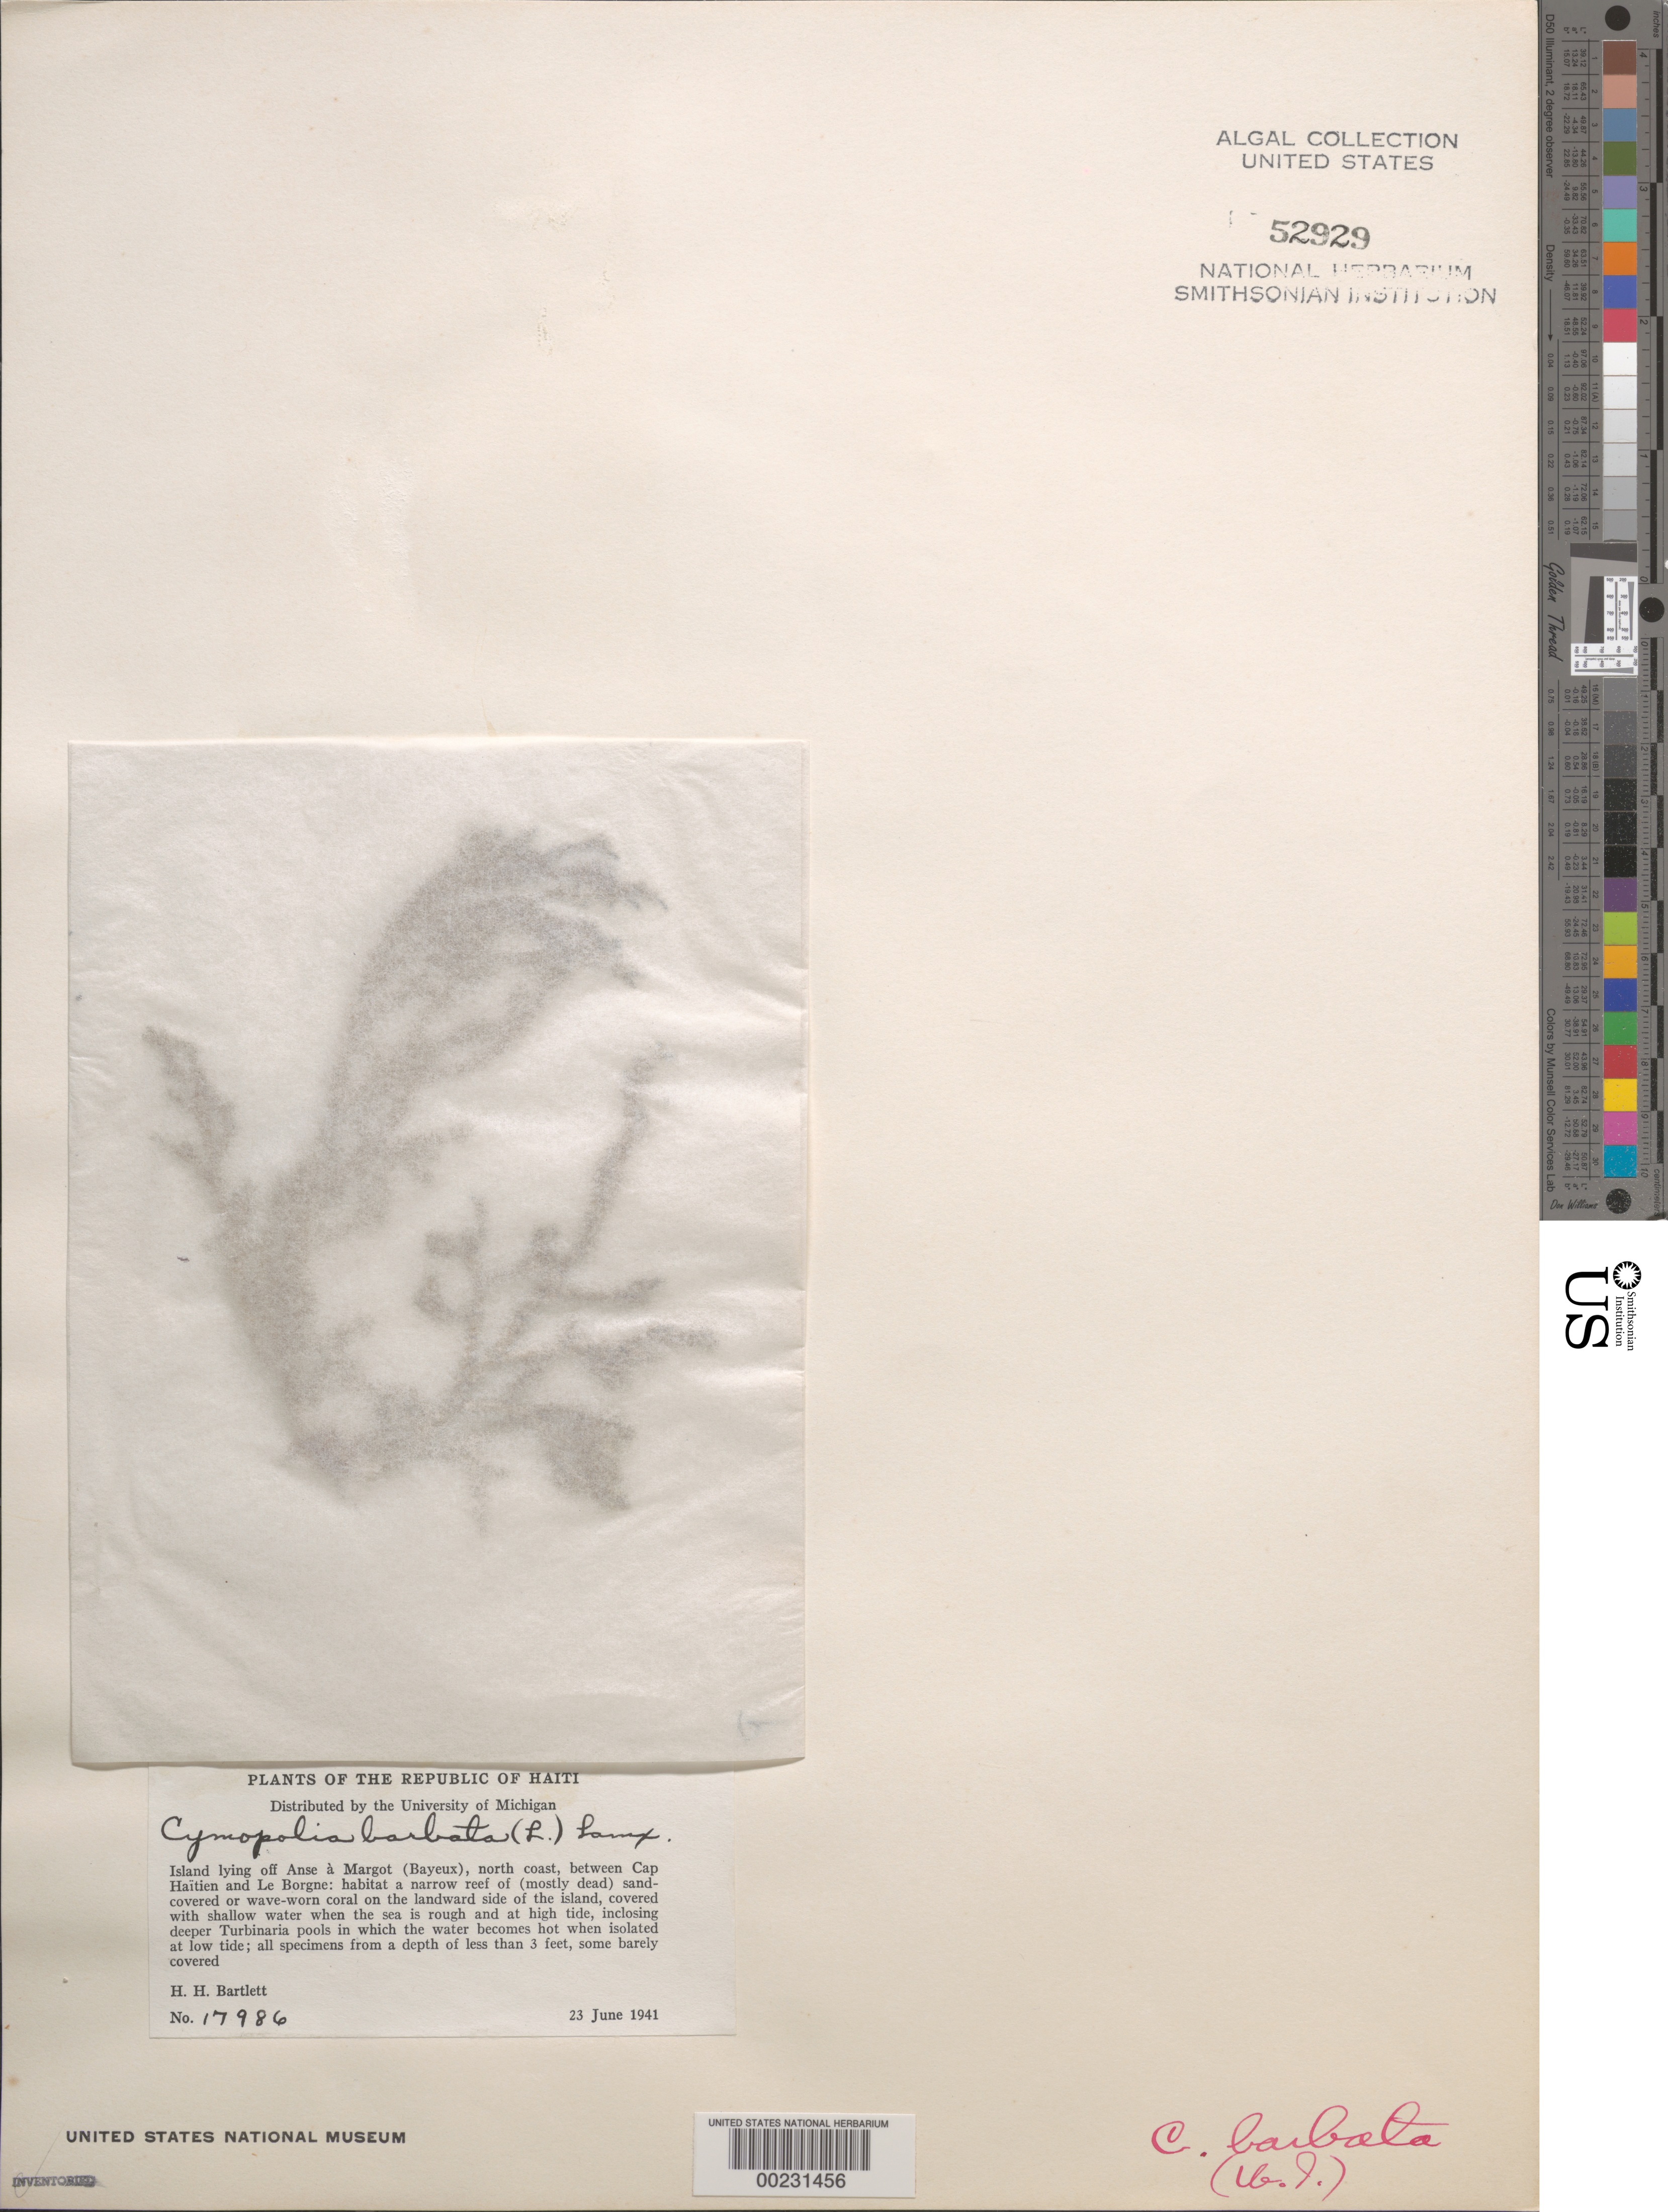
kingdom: Plantae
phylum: Chlorophyta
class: Ulvophyceae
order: Dasycladales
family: Dasycladaceae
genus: Cymopolia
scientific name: Cymopolia barbata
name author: (L.) J.V.Lamouroux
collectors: H. H. Bartlett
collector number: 17986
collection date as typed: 23 Jun 1941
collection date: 1941-06-23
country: Haiti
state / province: Nord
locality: Island off Anse a Margot (Bayeux), between Cap Haitien and Le Borgne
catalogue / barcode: US 52929